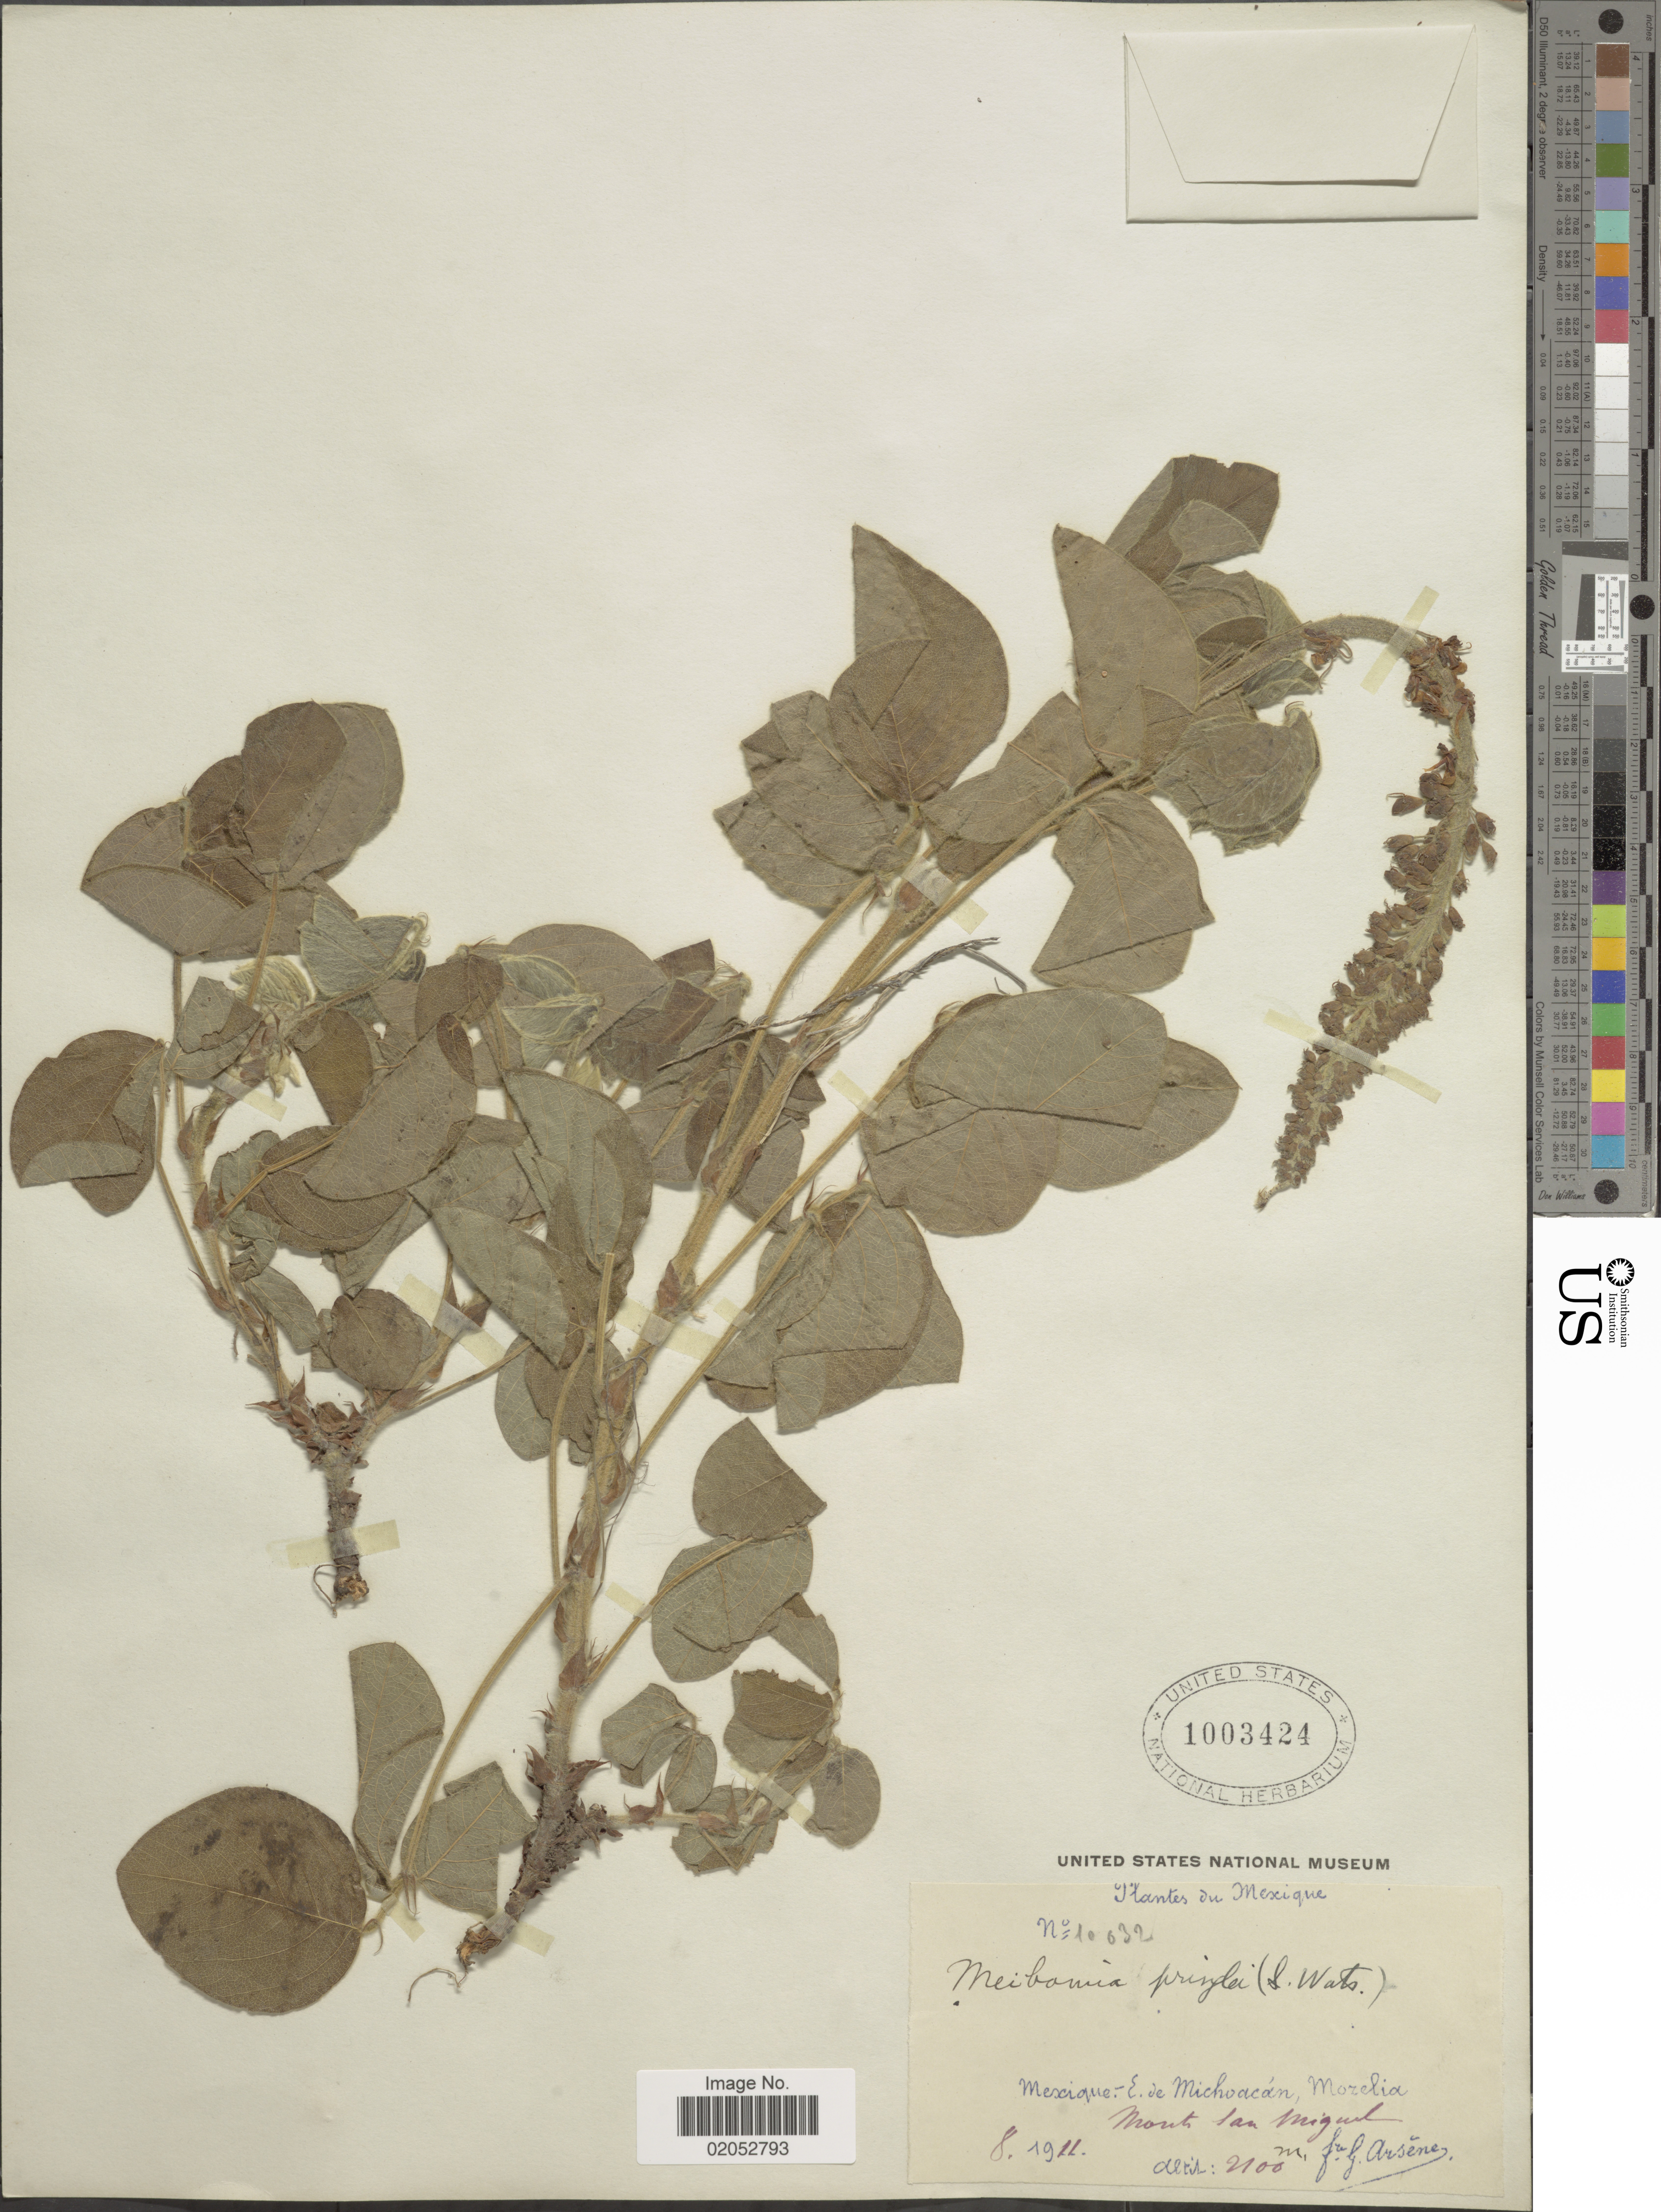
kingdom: Plantae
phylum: Tracheophyta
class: Magnoliopsida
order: Fabales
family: Fabaceae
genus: Desmodium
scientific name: Desmodium pringlei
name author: S. Watson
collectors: Bro. G. Arsène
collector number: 10032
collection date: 1911-08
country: Mexico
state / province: Michoacán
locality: E. de Michoacan, Morelia Mont San Miguel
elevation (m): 2100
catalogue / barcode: US 1003424